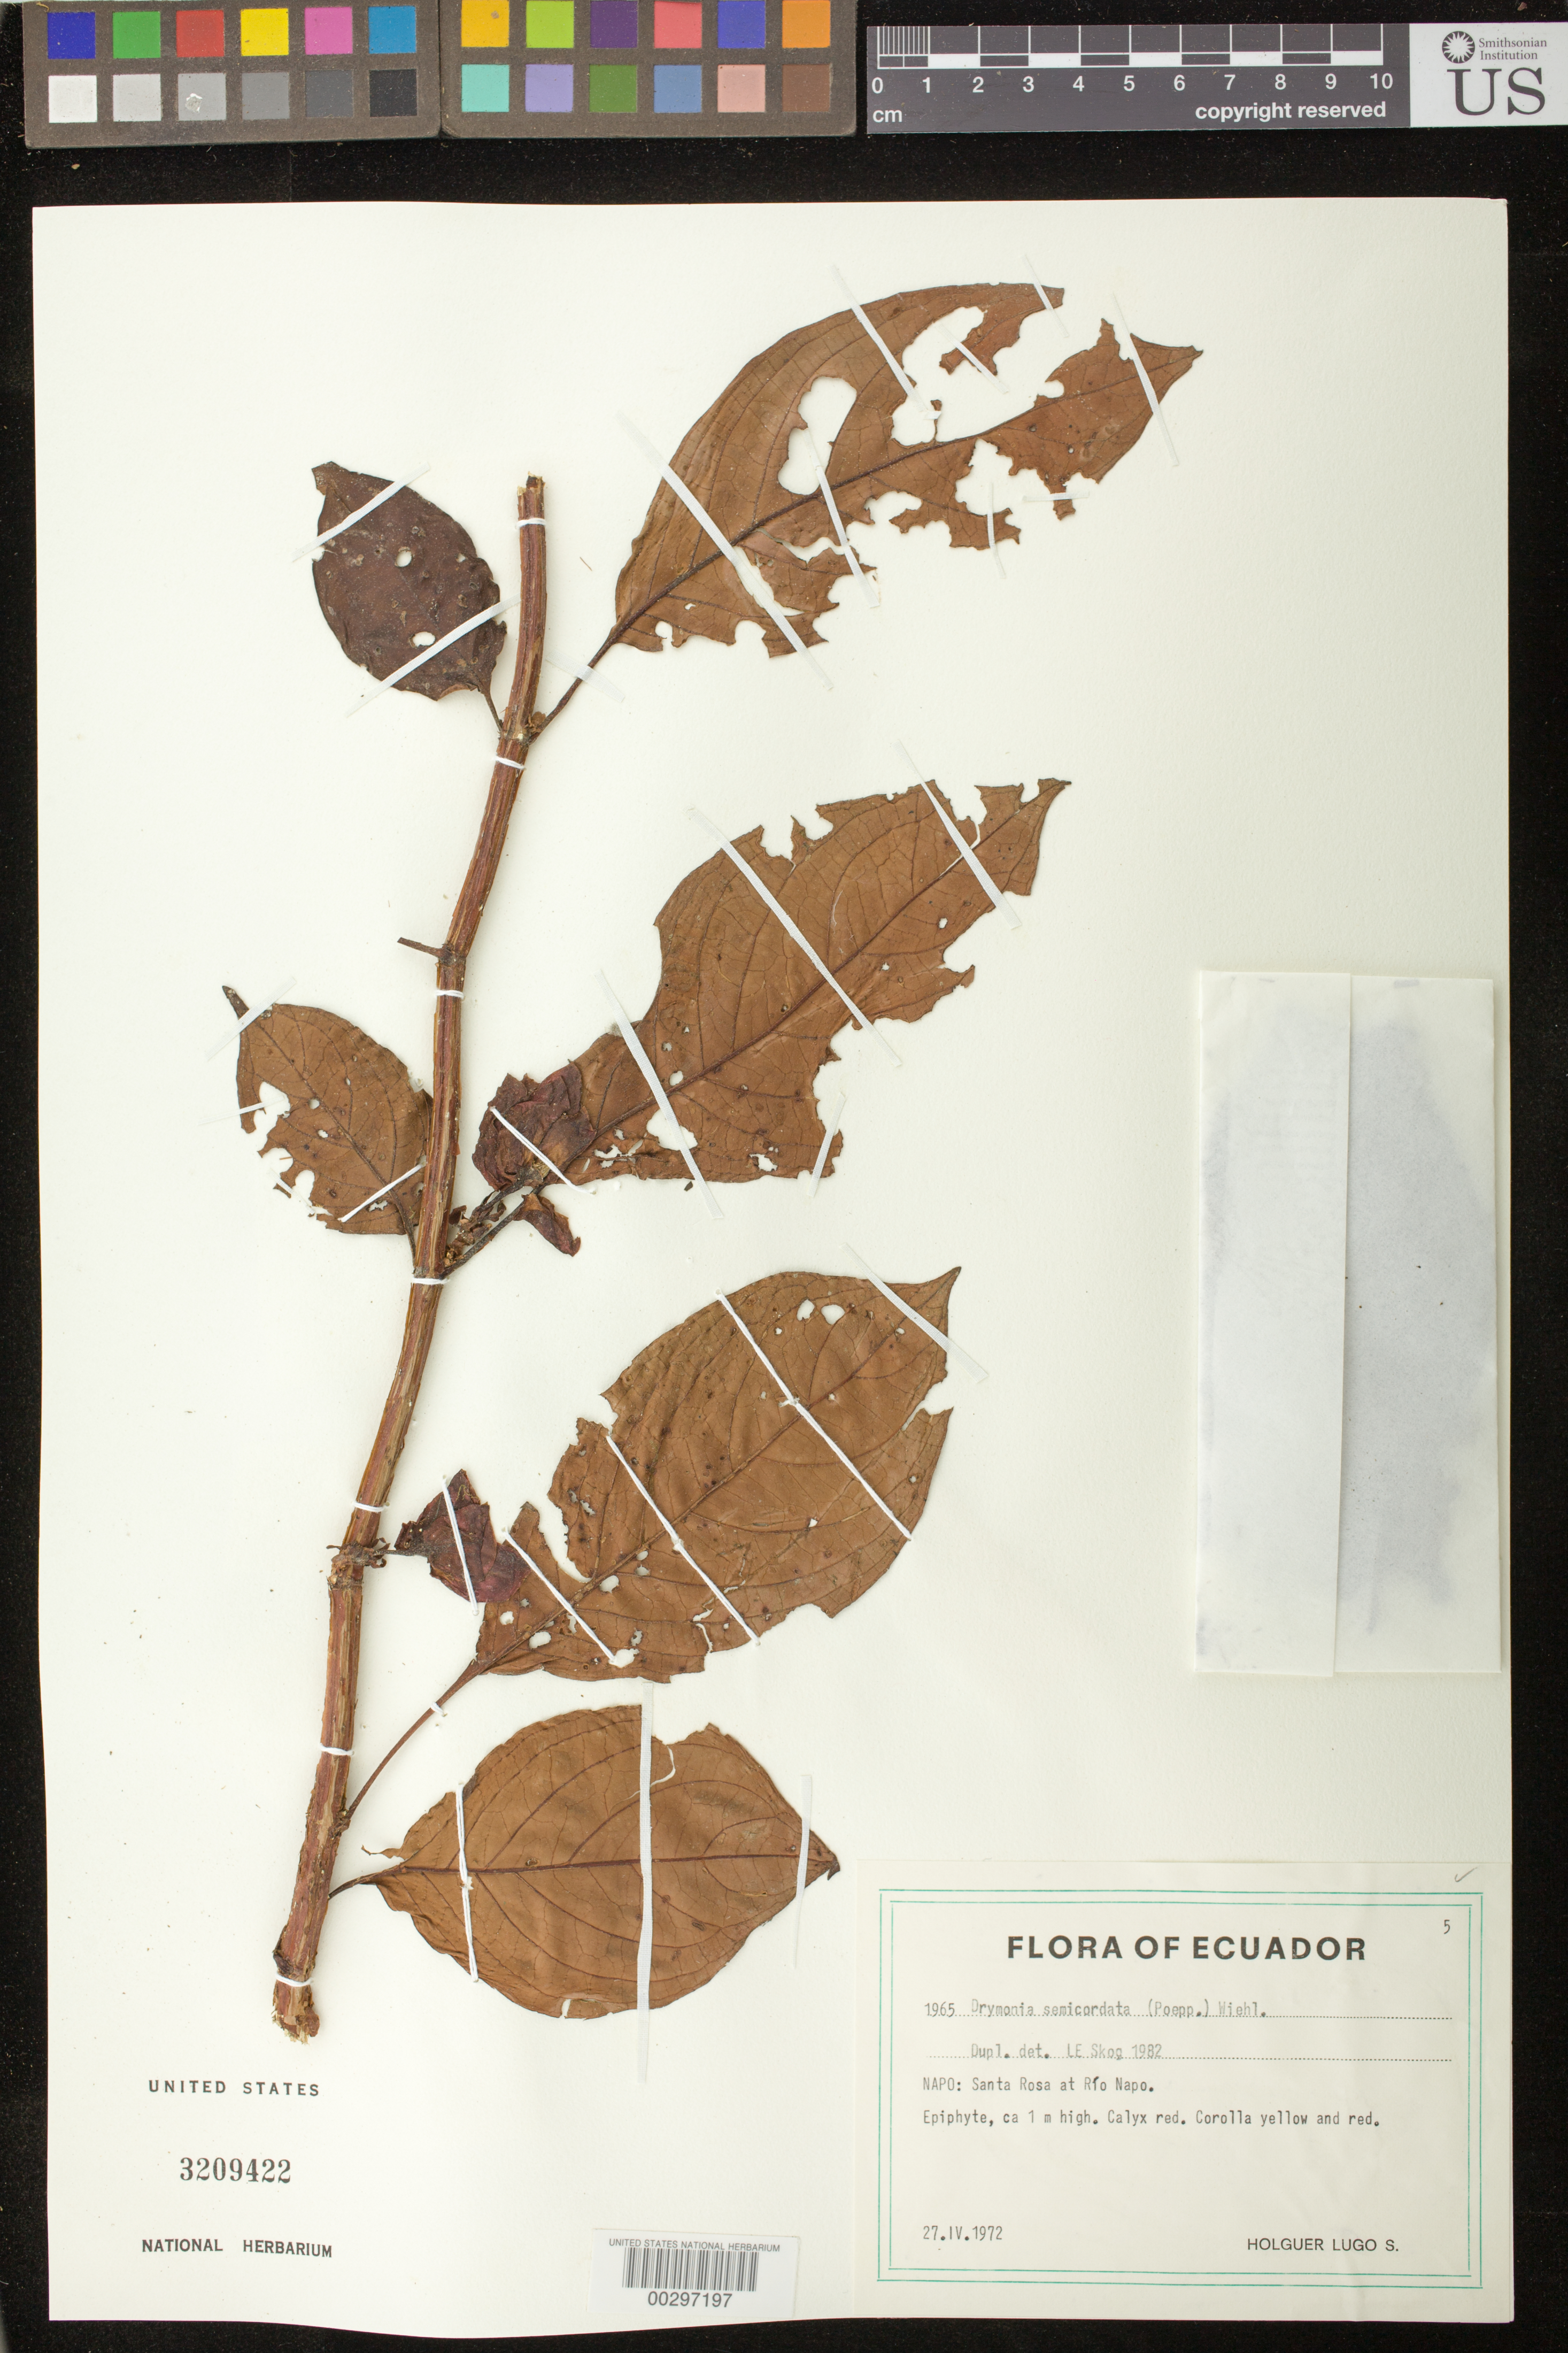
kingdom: Plantae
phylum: Tracheophyta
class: Magnoliopsida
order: Lamiales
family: Gesneriaceae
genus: Drymonia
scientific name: Drymonia semicordata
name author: (Poepp.) Wiehler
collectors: H. Lugo S.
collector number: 1965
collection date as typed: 27 Apr 1972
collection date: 1972-04-27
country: Ecuador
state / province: Napo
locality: Santa Rosa at Rio Napo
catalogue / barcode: US 3209422